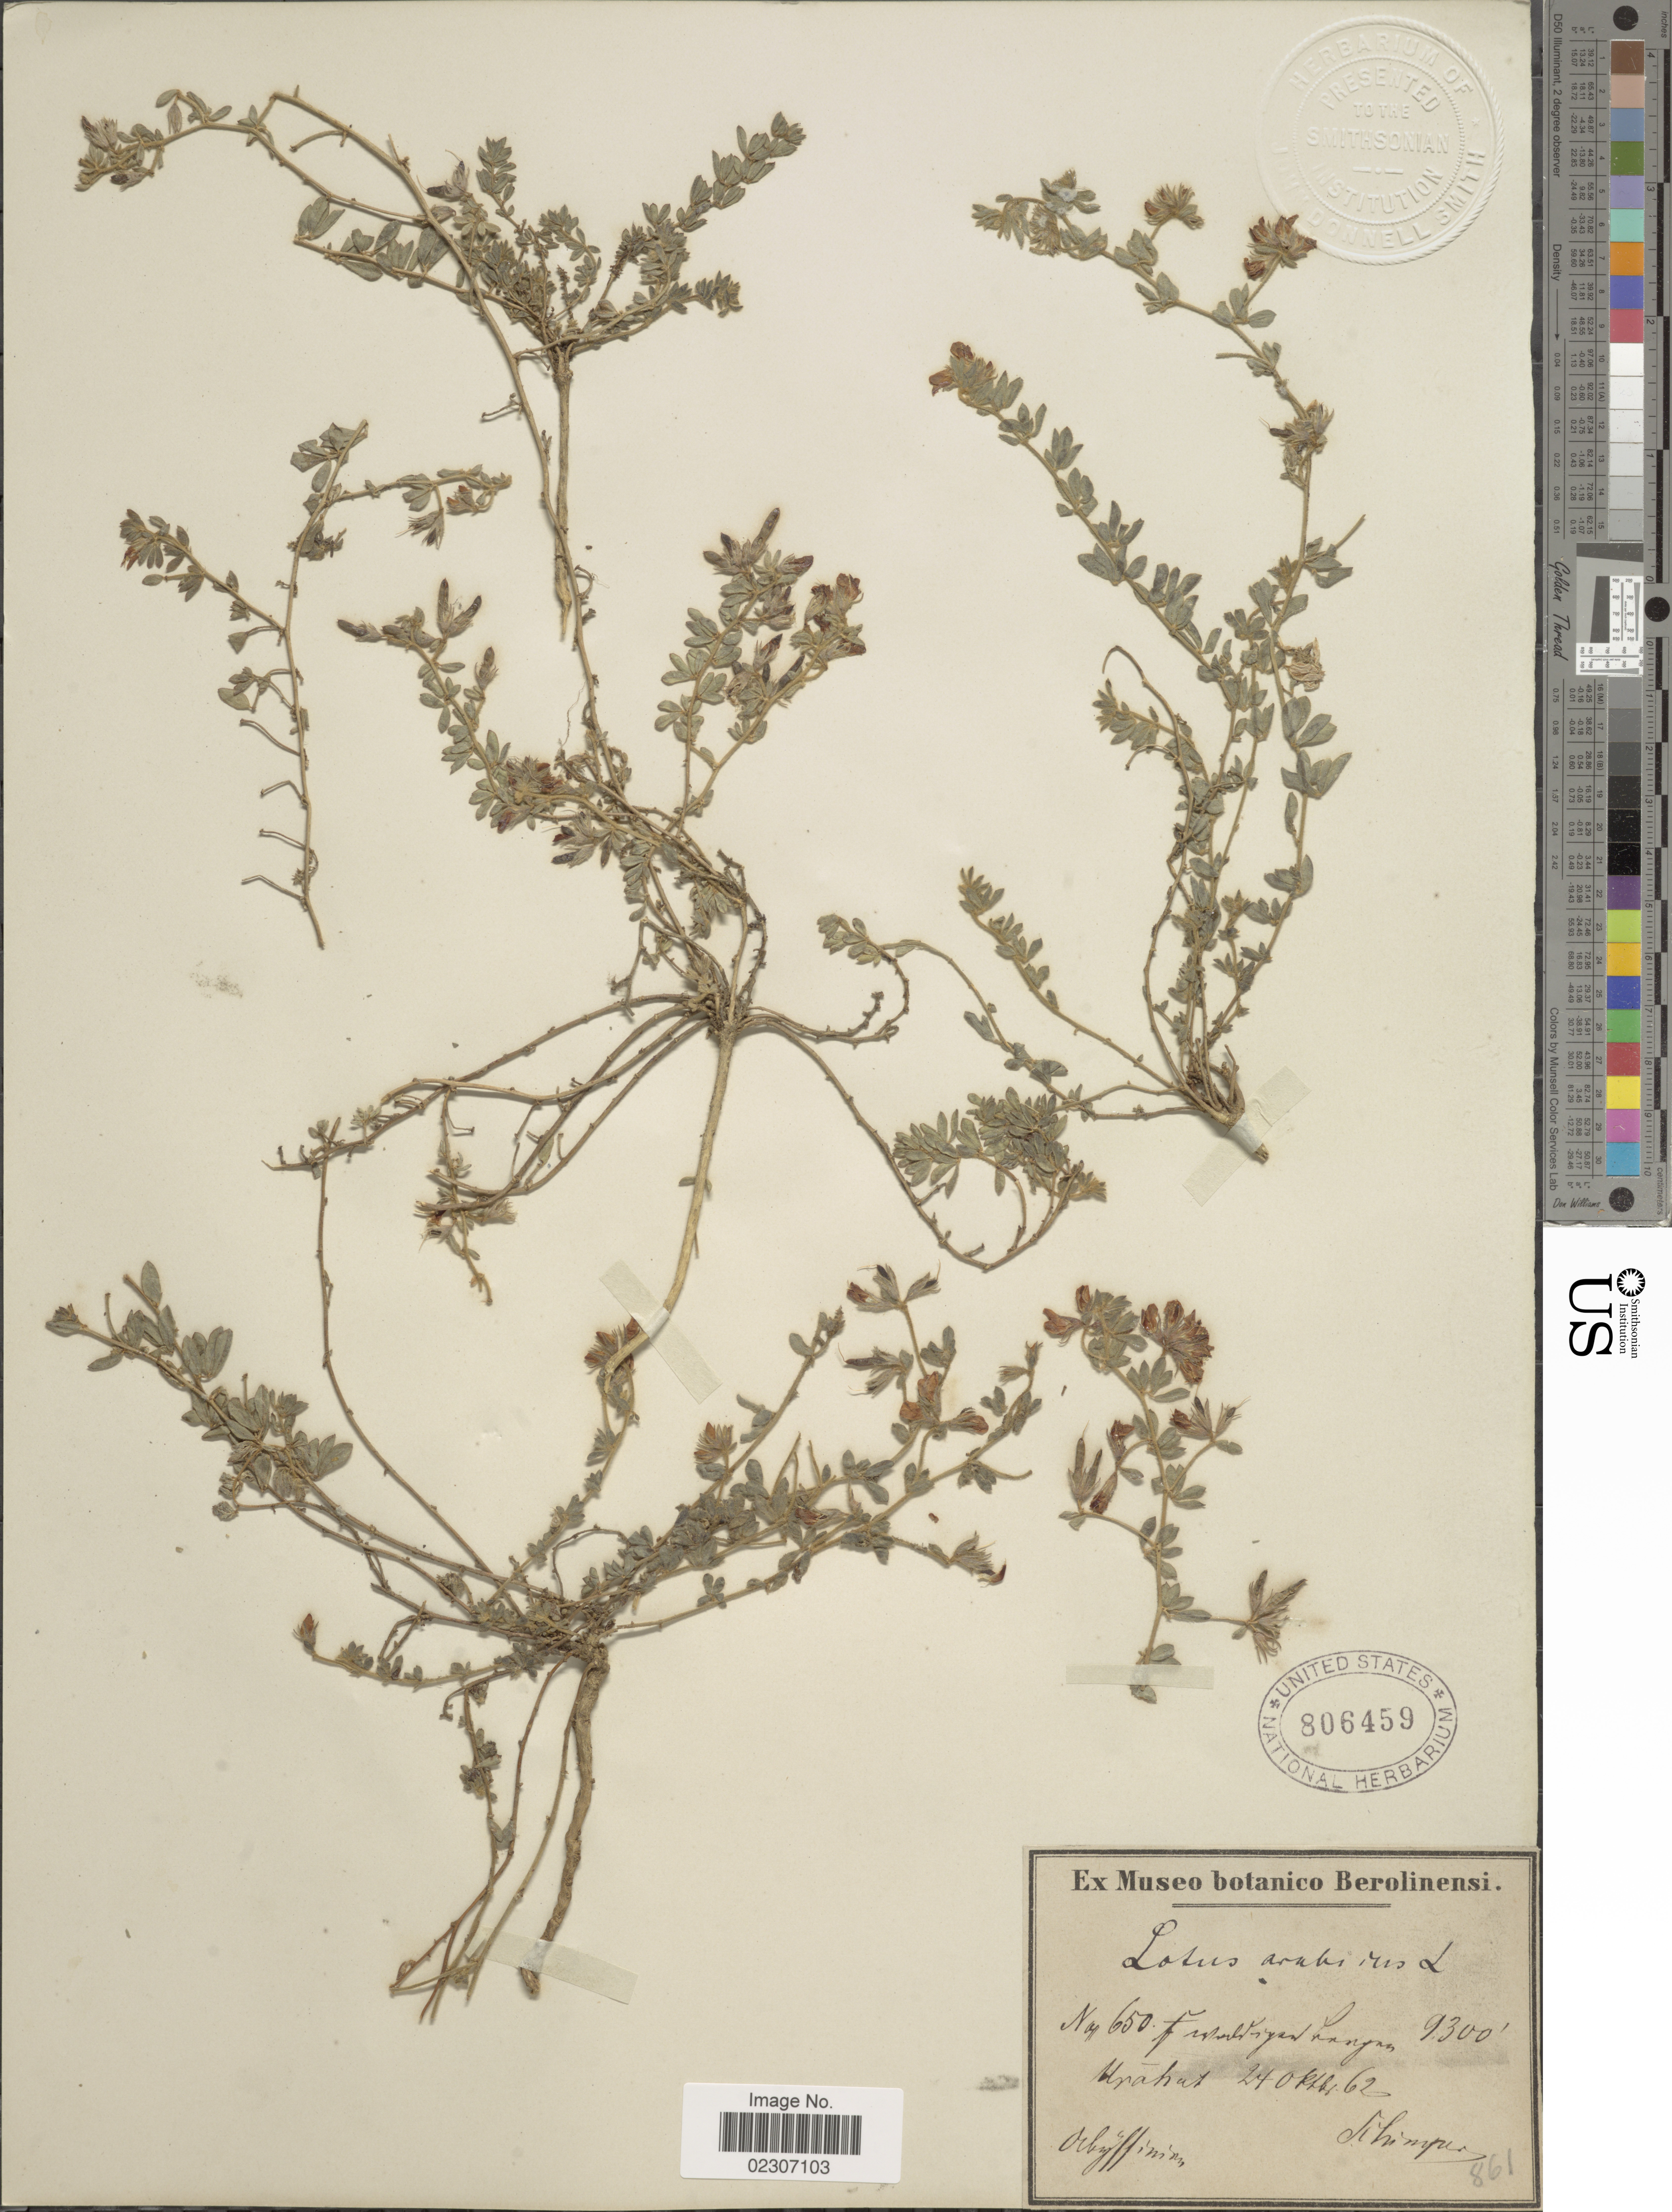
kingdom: Plantae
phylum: Tracheophyta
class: Magnoliopsida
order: Fabales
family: Fabaceae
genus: Lotus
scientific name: Lotus arabicus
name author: L.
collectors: -. Schimper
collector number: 650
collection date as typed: Transcribed d/m/y: 24/10/62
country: Eritrea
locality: [illegible text], Abyssinia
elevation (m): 2835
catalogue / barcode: US 806459